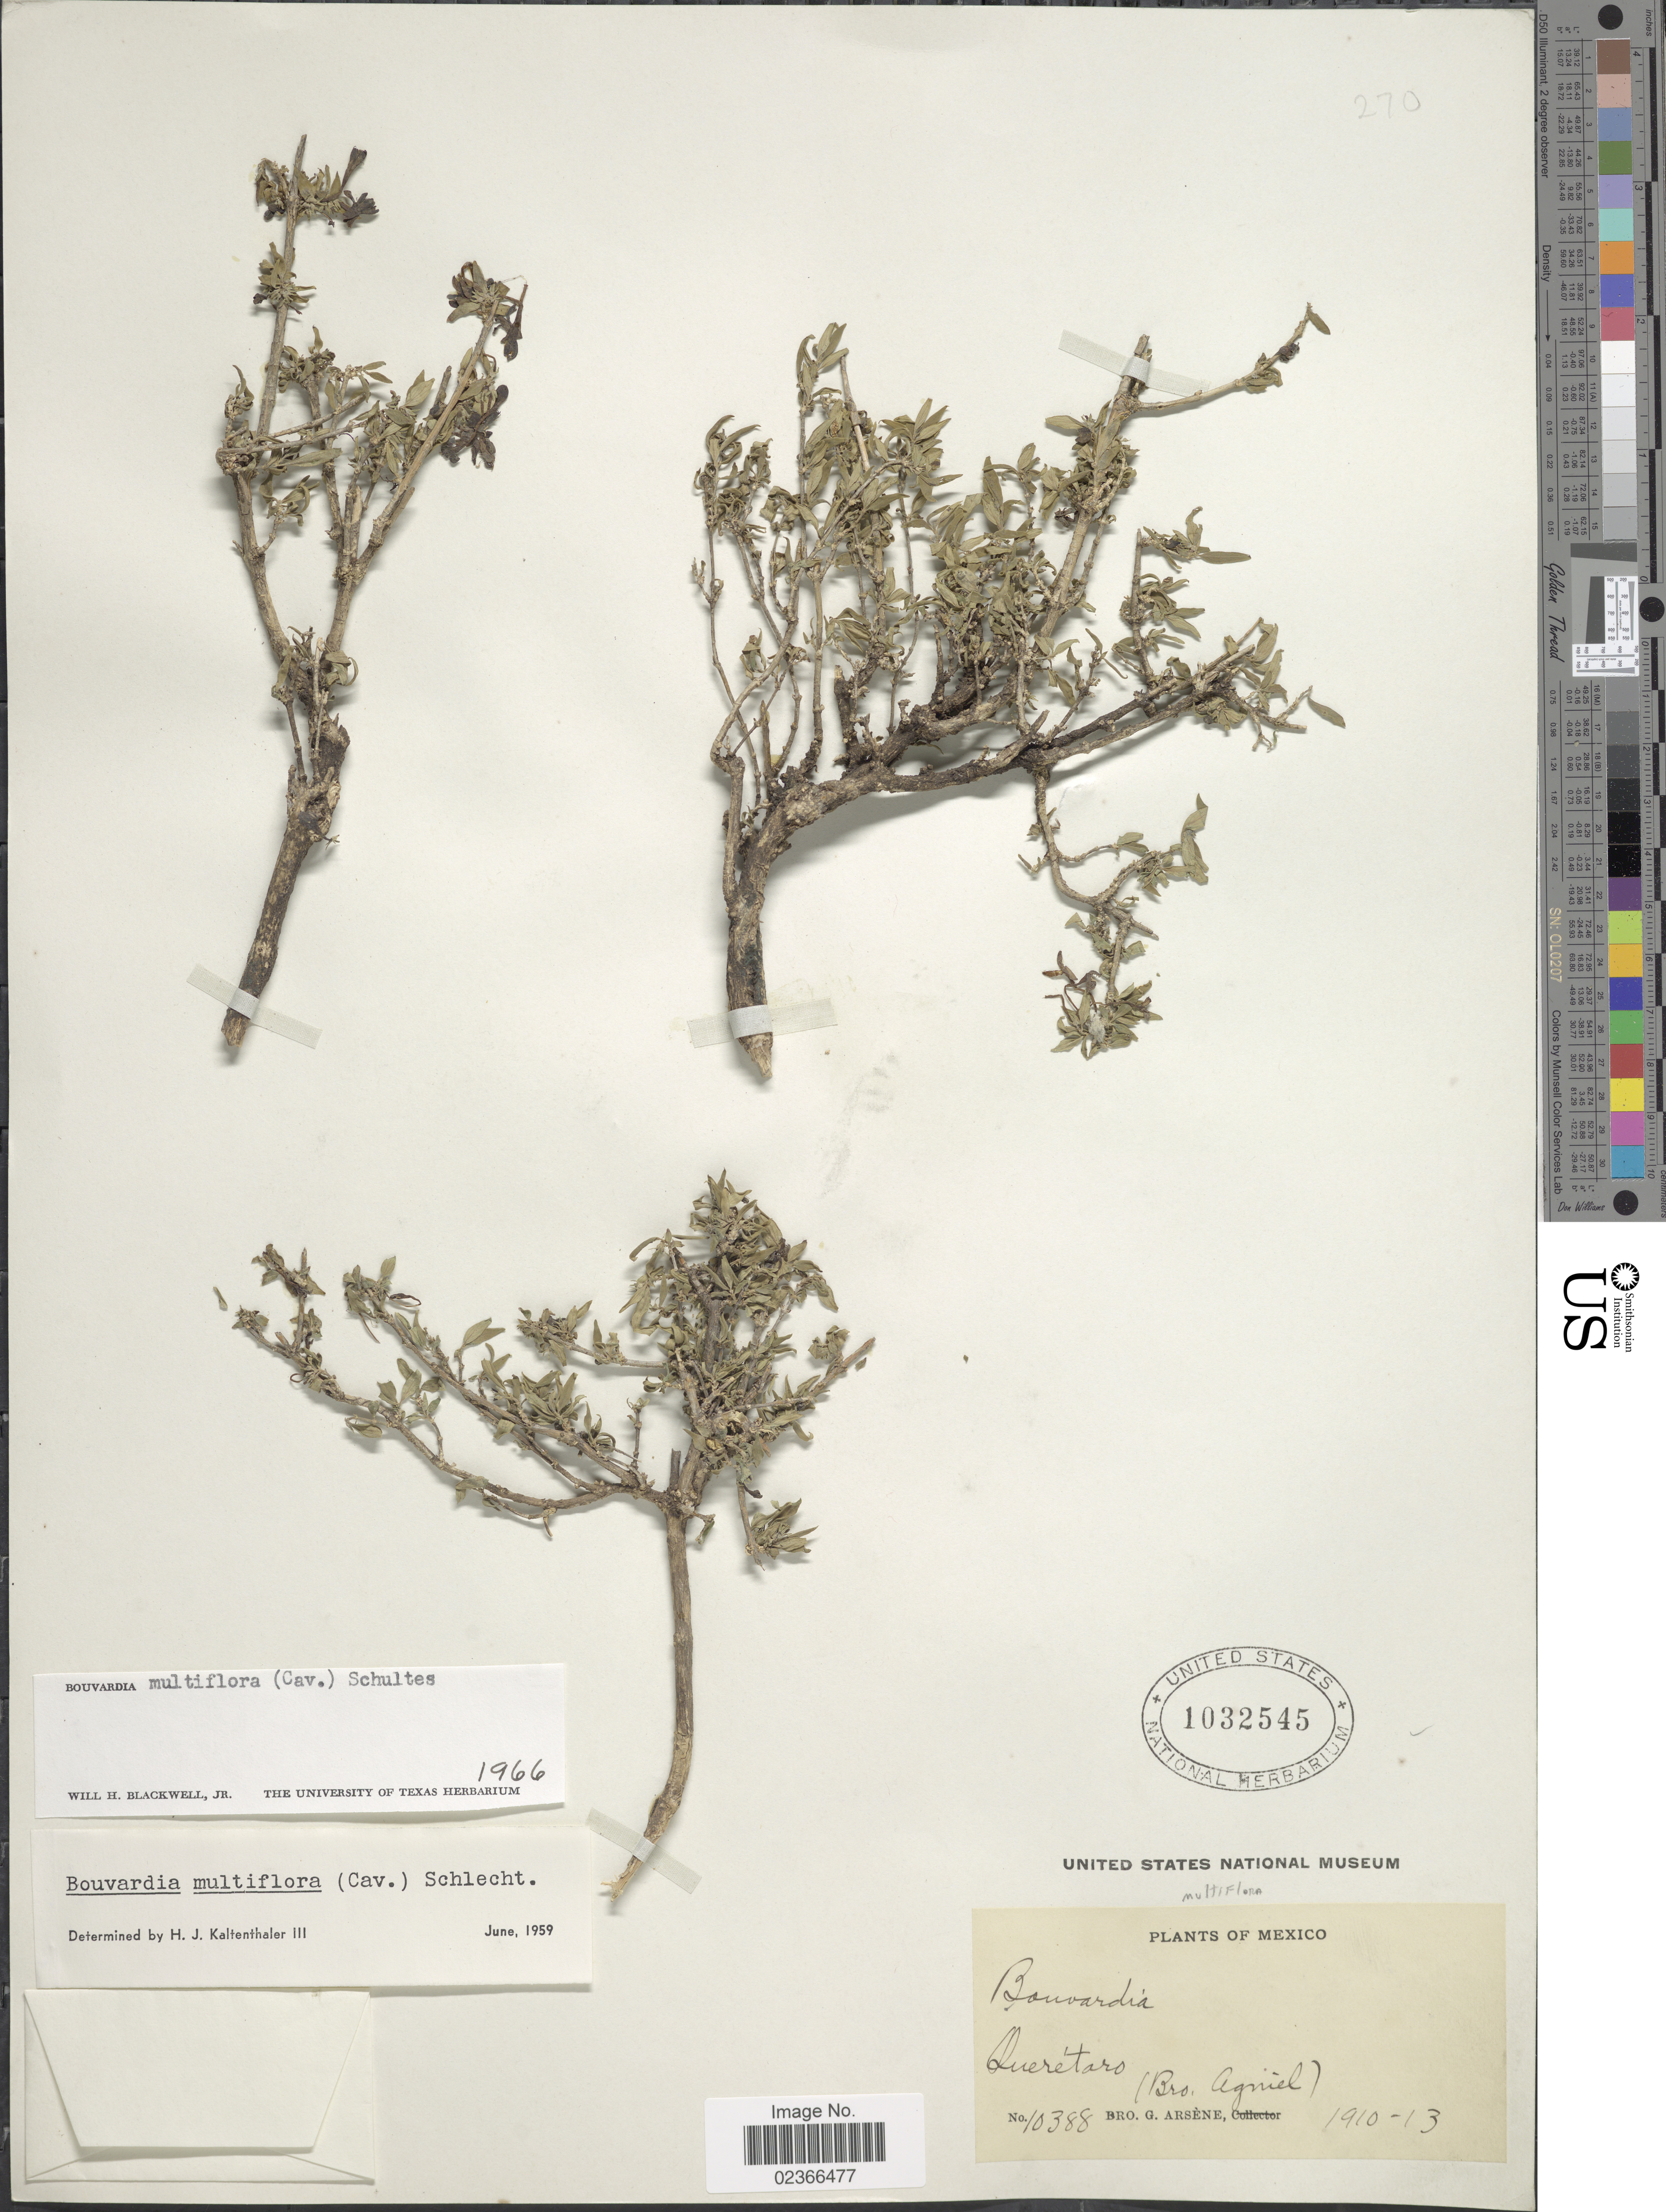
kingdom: Plantae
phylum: Tracheophyta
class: Magnoliopsida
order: Gentianales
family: Rubiaceae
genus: Bouvardia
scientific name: Bouvardia multiflora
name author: (Cav.) Schult.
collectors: Bro. Agniel & Bro. G. Arsène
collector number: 10388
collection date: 1910/1913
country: Mexico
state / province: Querétaro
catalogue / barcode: US 1032545